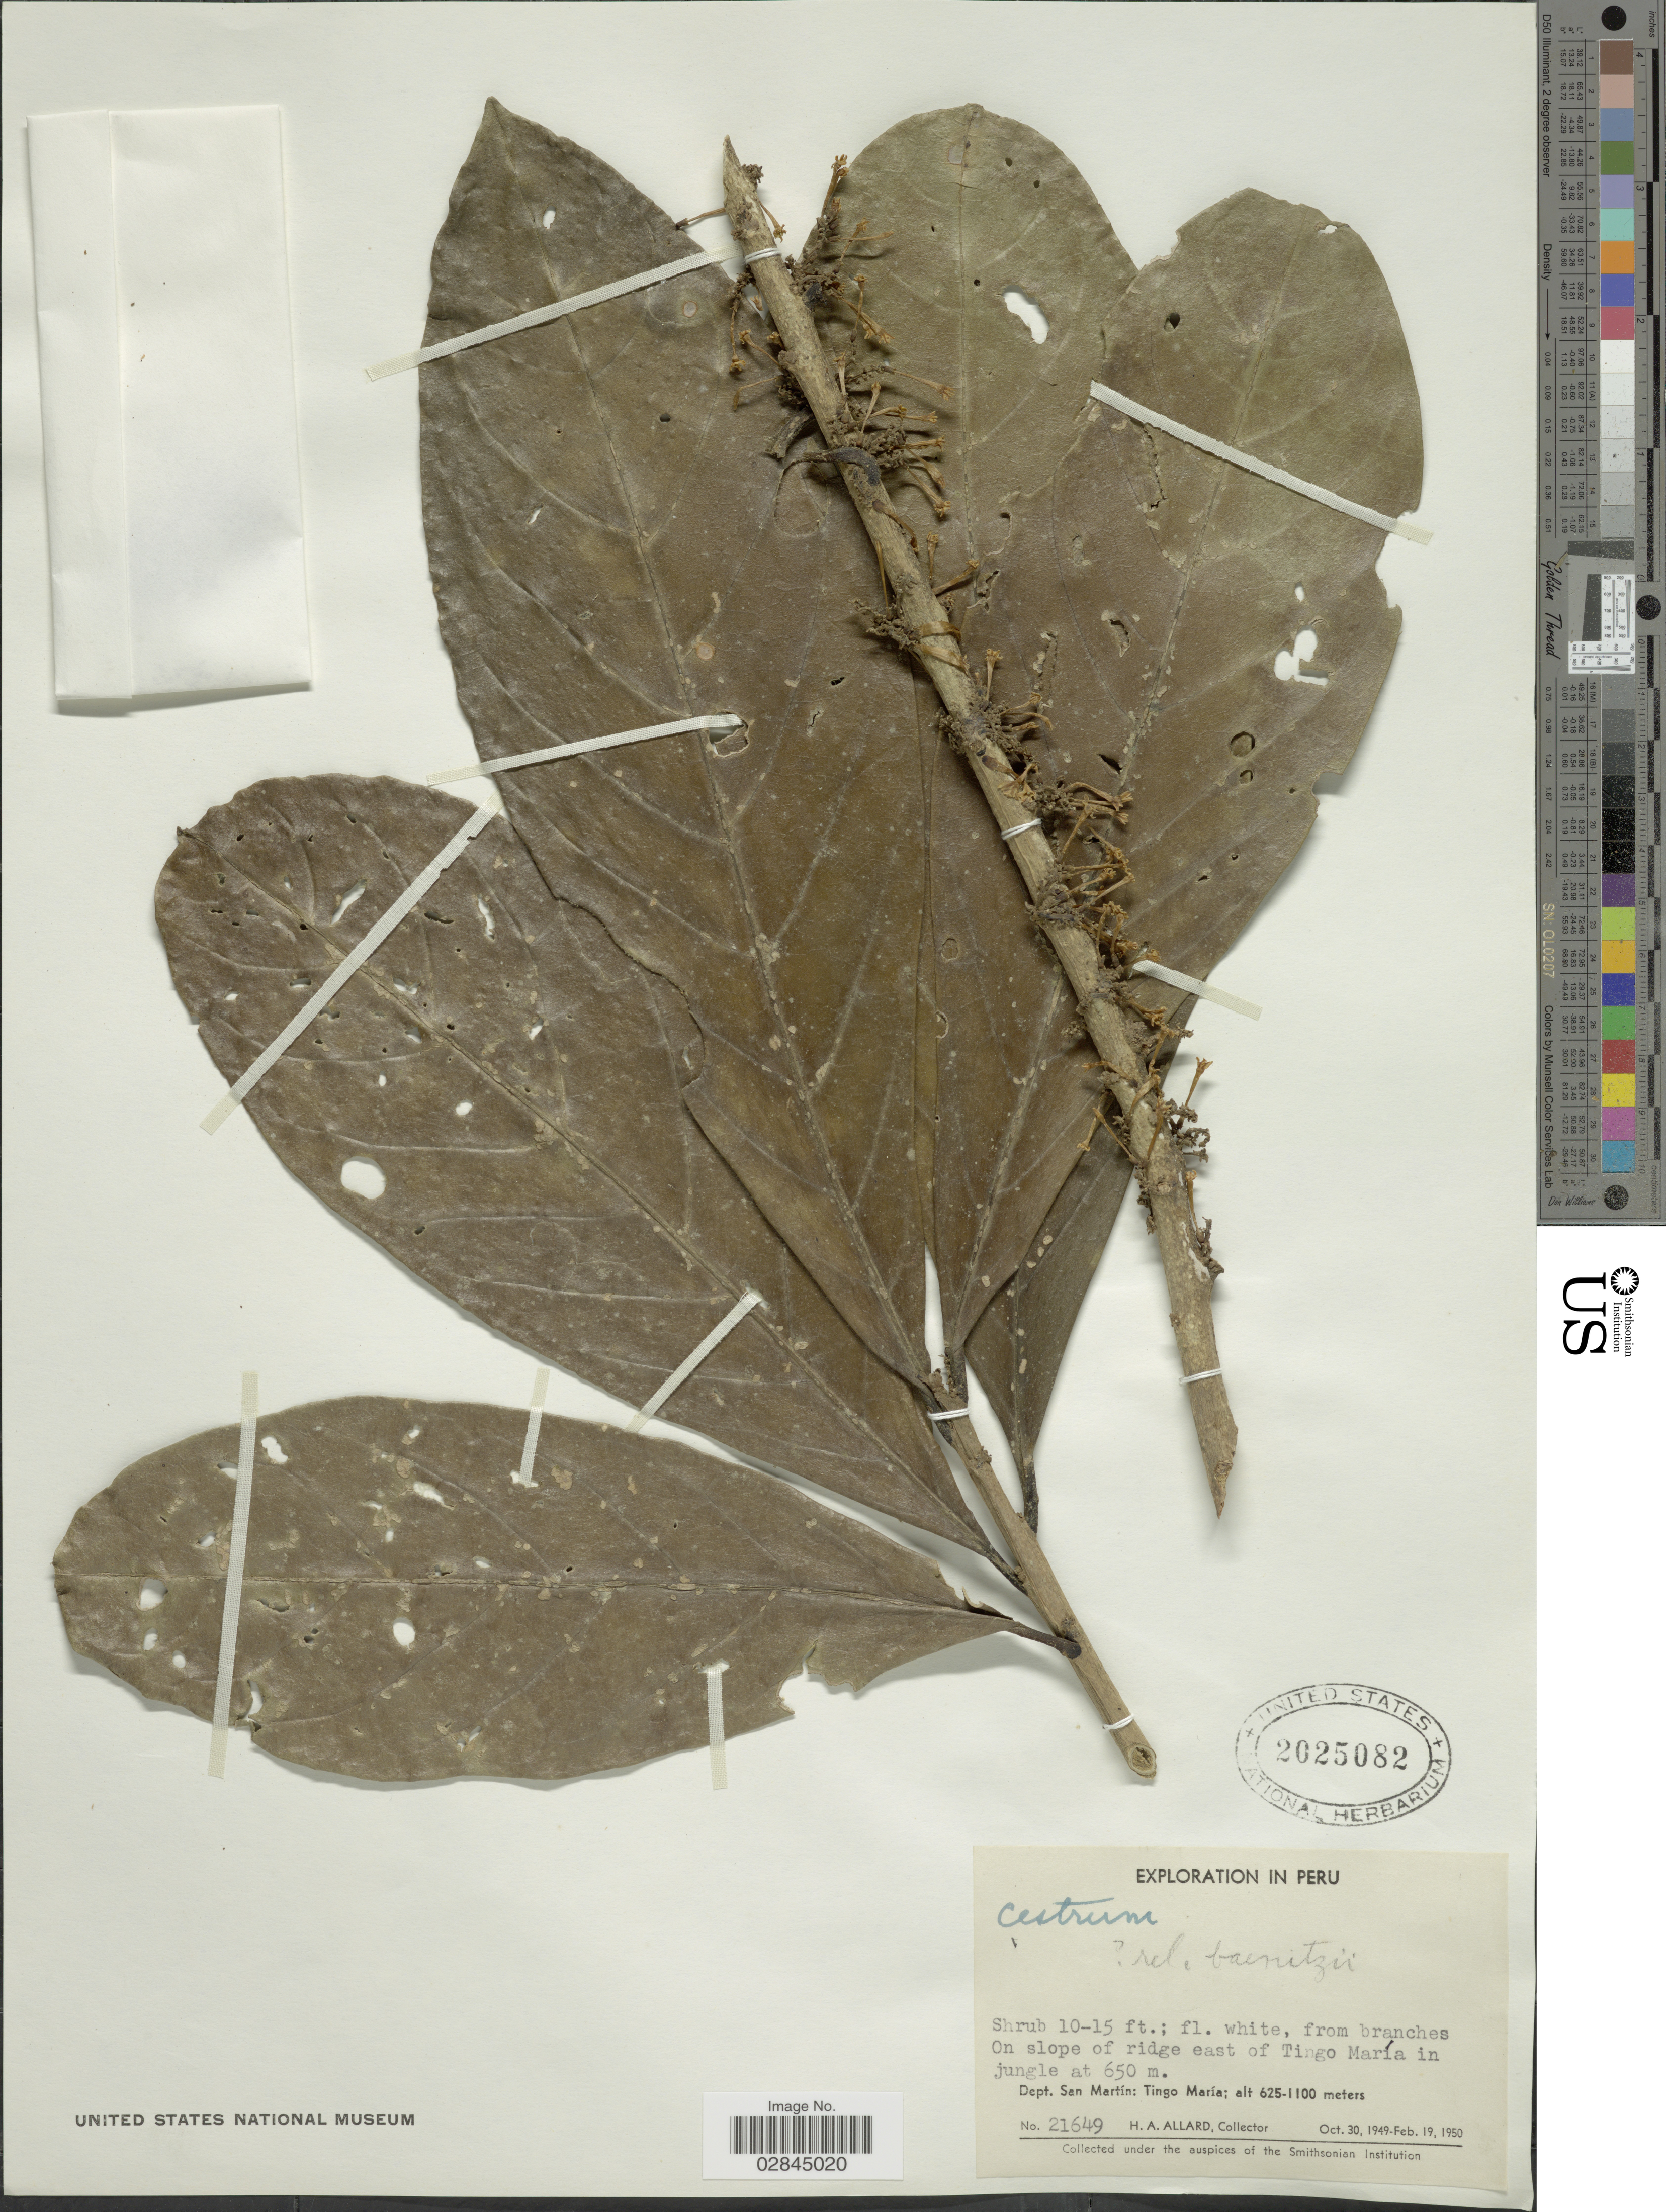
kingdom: Plantae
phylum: Tracheophyta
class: Magnoliopsida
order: Solanales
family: Solanaceae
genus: Cestrum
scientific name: Cestrum schlechtendahlii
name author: G. Don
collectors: H. A. Allard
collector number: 21649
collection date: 1949-10-30/1950-02-19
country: Peru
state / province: San Martín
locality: On slope of ridge east of Tingo María in jungle. Dept. San Martín: Tingo María.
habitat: on slope of ridge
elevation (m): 650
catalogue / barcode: US 2025082